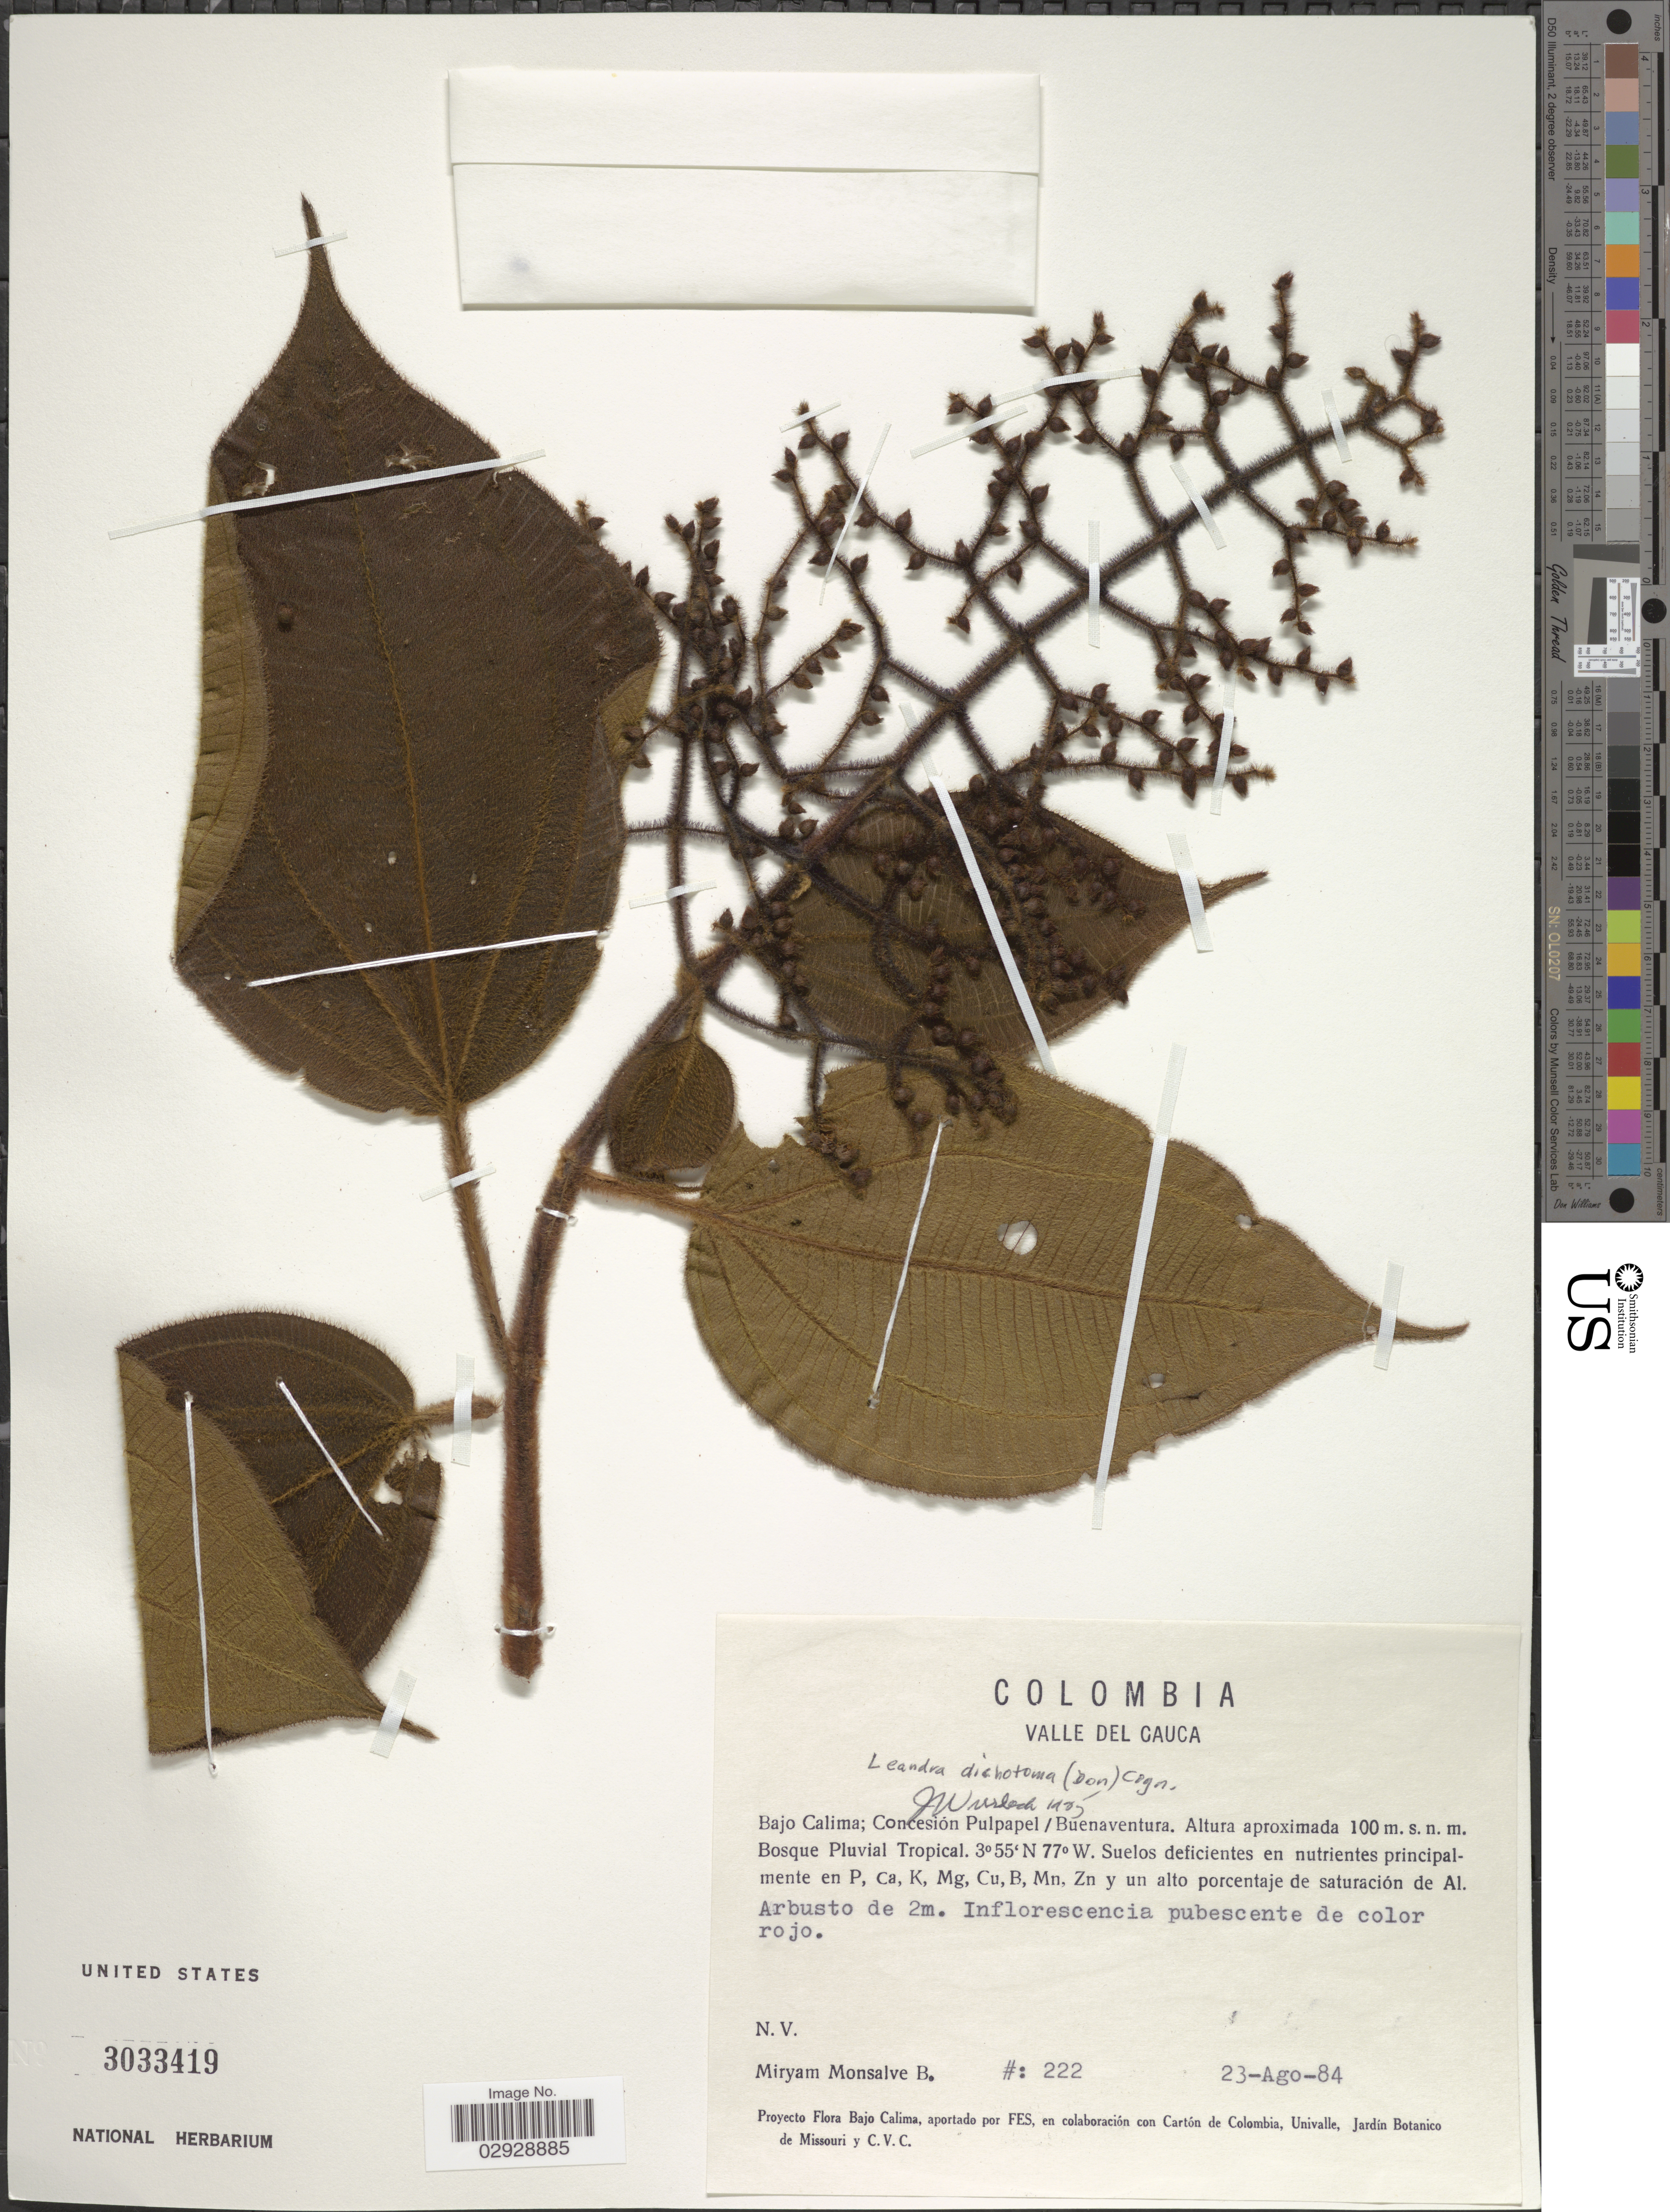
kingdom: Plantae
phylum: Tracheophyta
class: Magnoliopsida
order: Myrtales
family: Melastomataceae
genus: Leandra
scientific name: Leandra dichotoma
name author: (D. Don) Cogn.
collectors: M. Monsalve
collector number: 222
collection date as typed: Transcribed d/m/y: 23/8/84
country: Colombia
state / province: Valle del Cauca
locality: Bajo Calima; Concesión Pulpapel / Buenaventura. Bosque Pluvial Tropical.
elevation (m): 100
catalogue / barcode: US 3033419